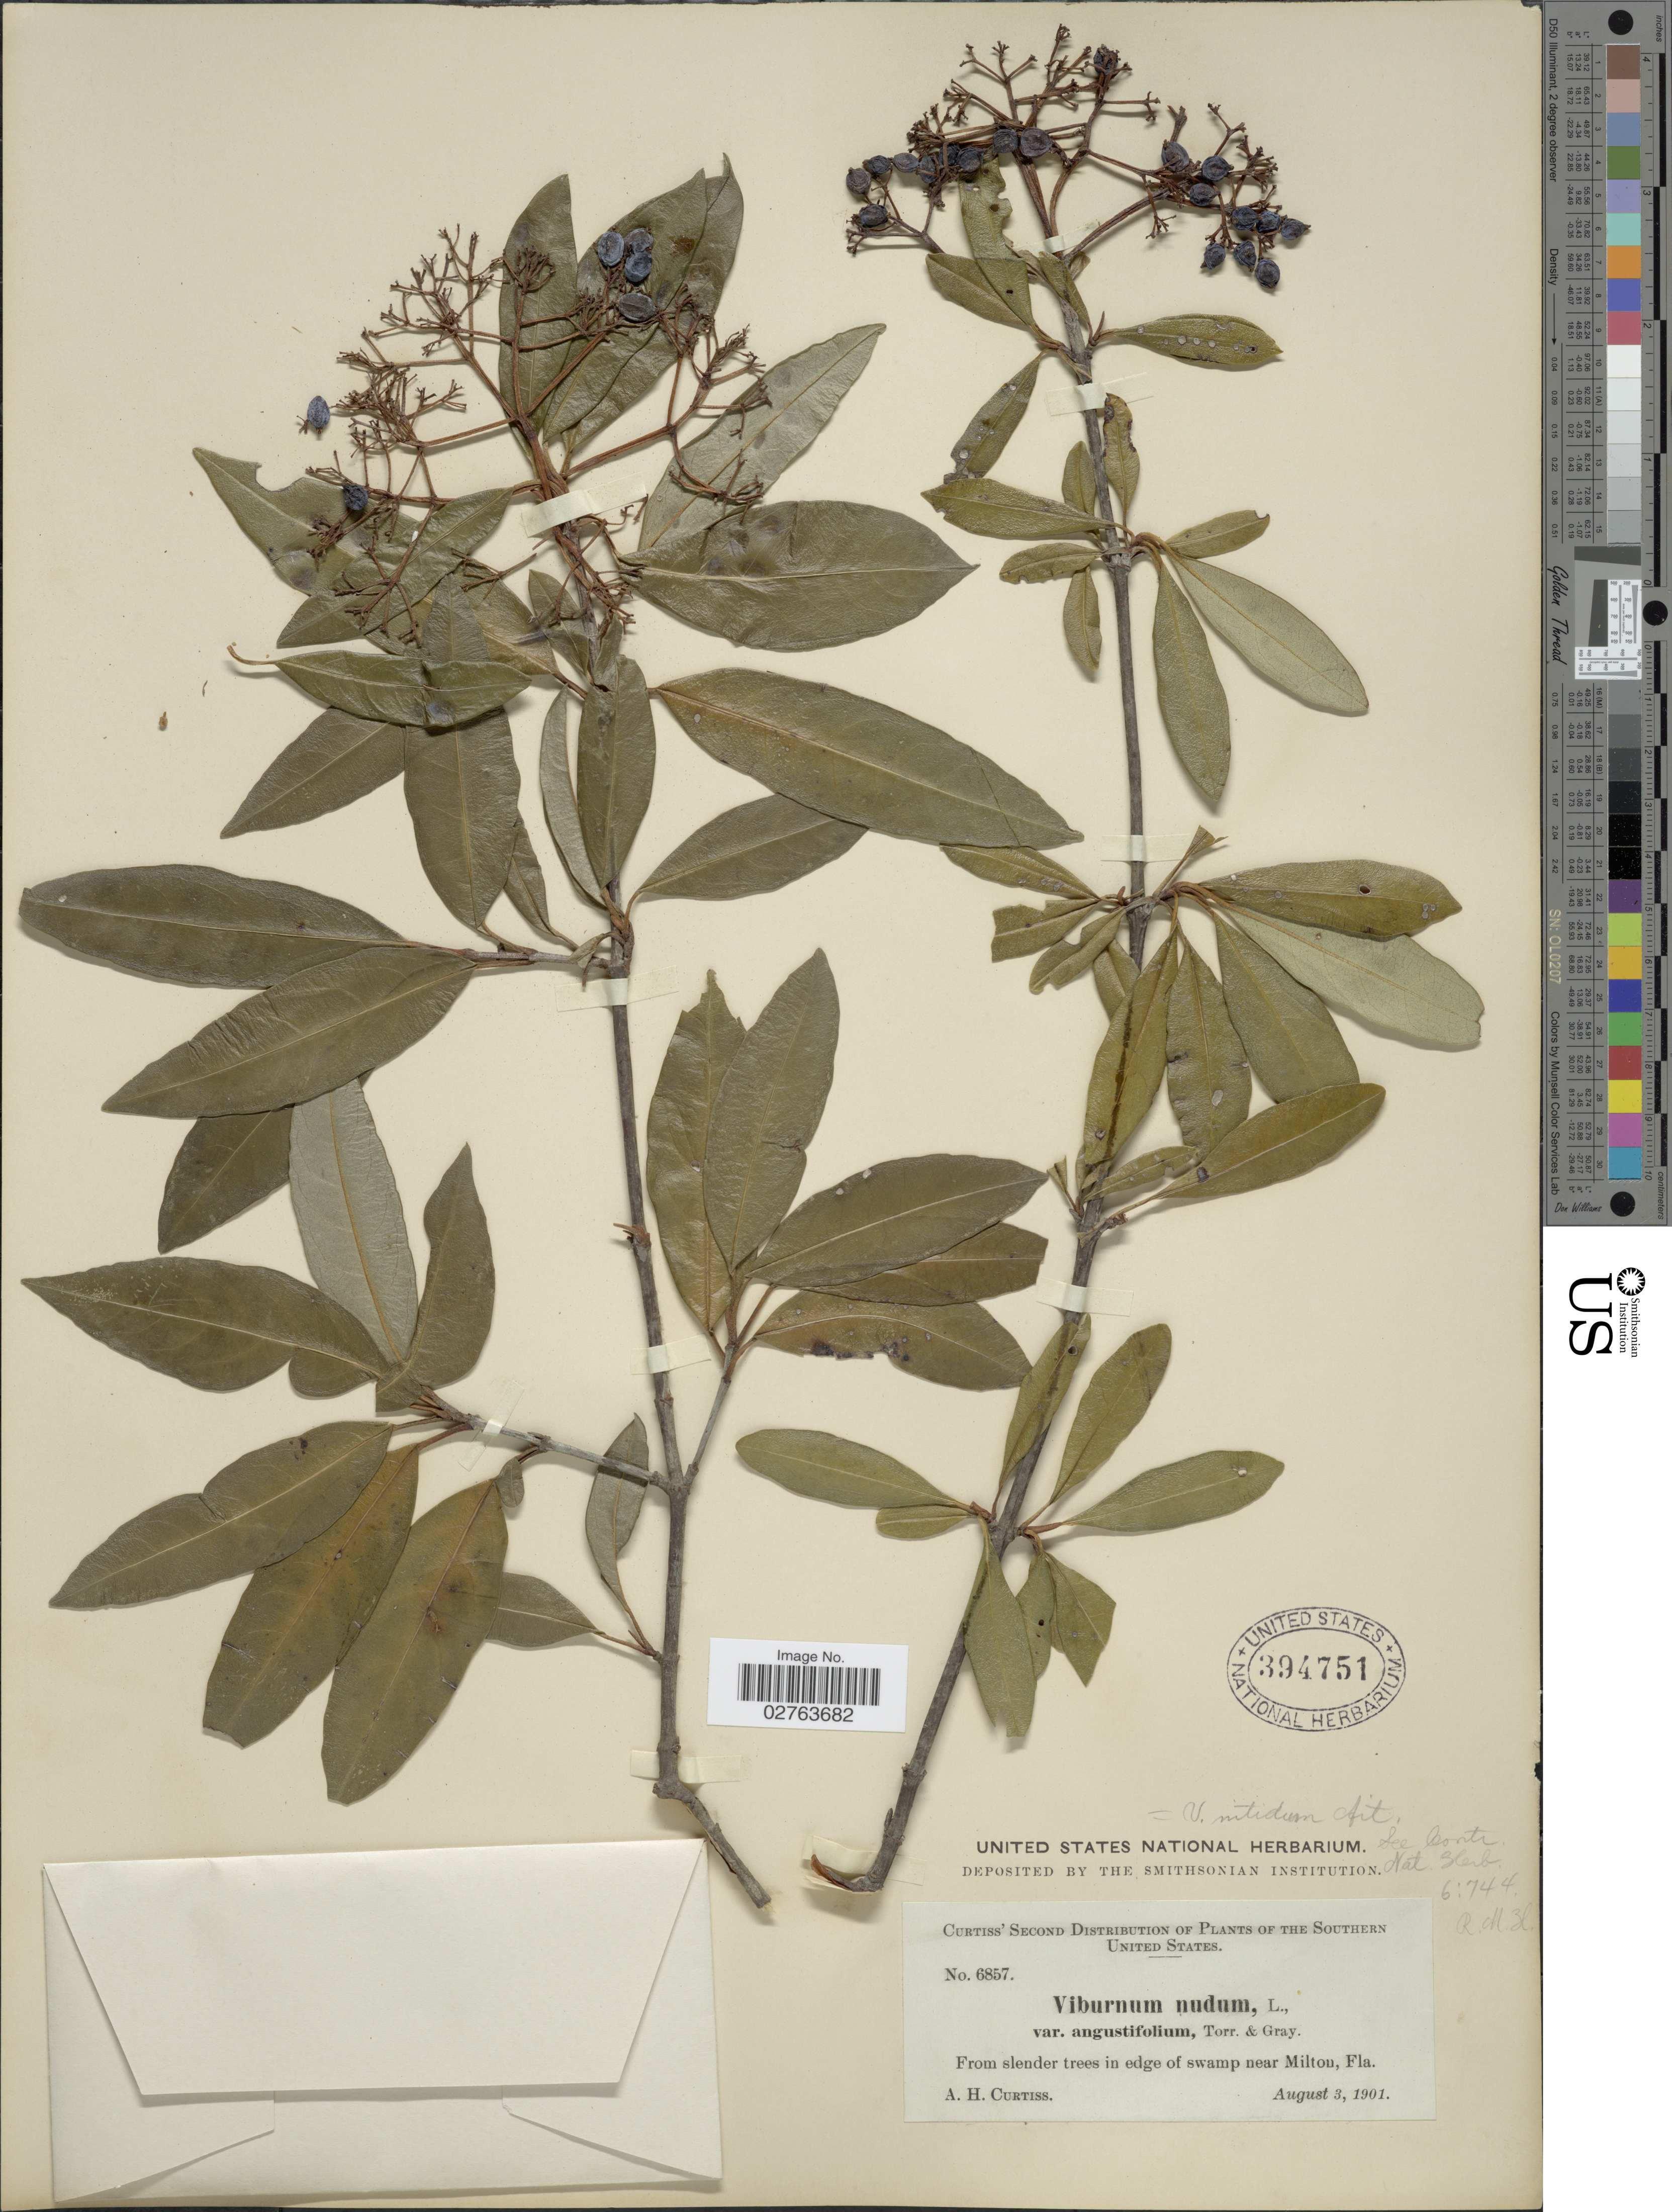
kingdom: Plantae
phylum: Tracheophyta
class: Magnoliopsida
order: Dipsacales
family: Viburnaceae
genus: Viburnum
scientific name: Viburnum nitidum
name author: Aiton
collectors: A. H. Curtiss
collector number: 6857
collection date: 1901-08-03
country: United States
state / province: Florida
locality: The Southern United States. From slender trees in edge of swamp near Miltou.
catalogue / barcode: US 394751